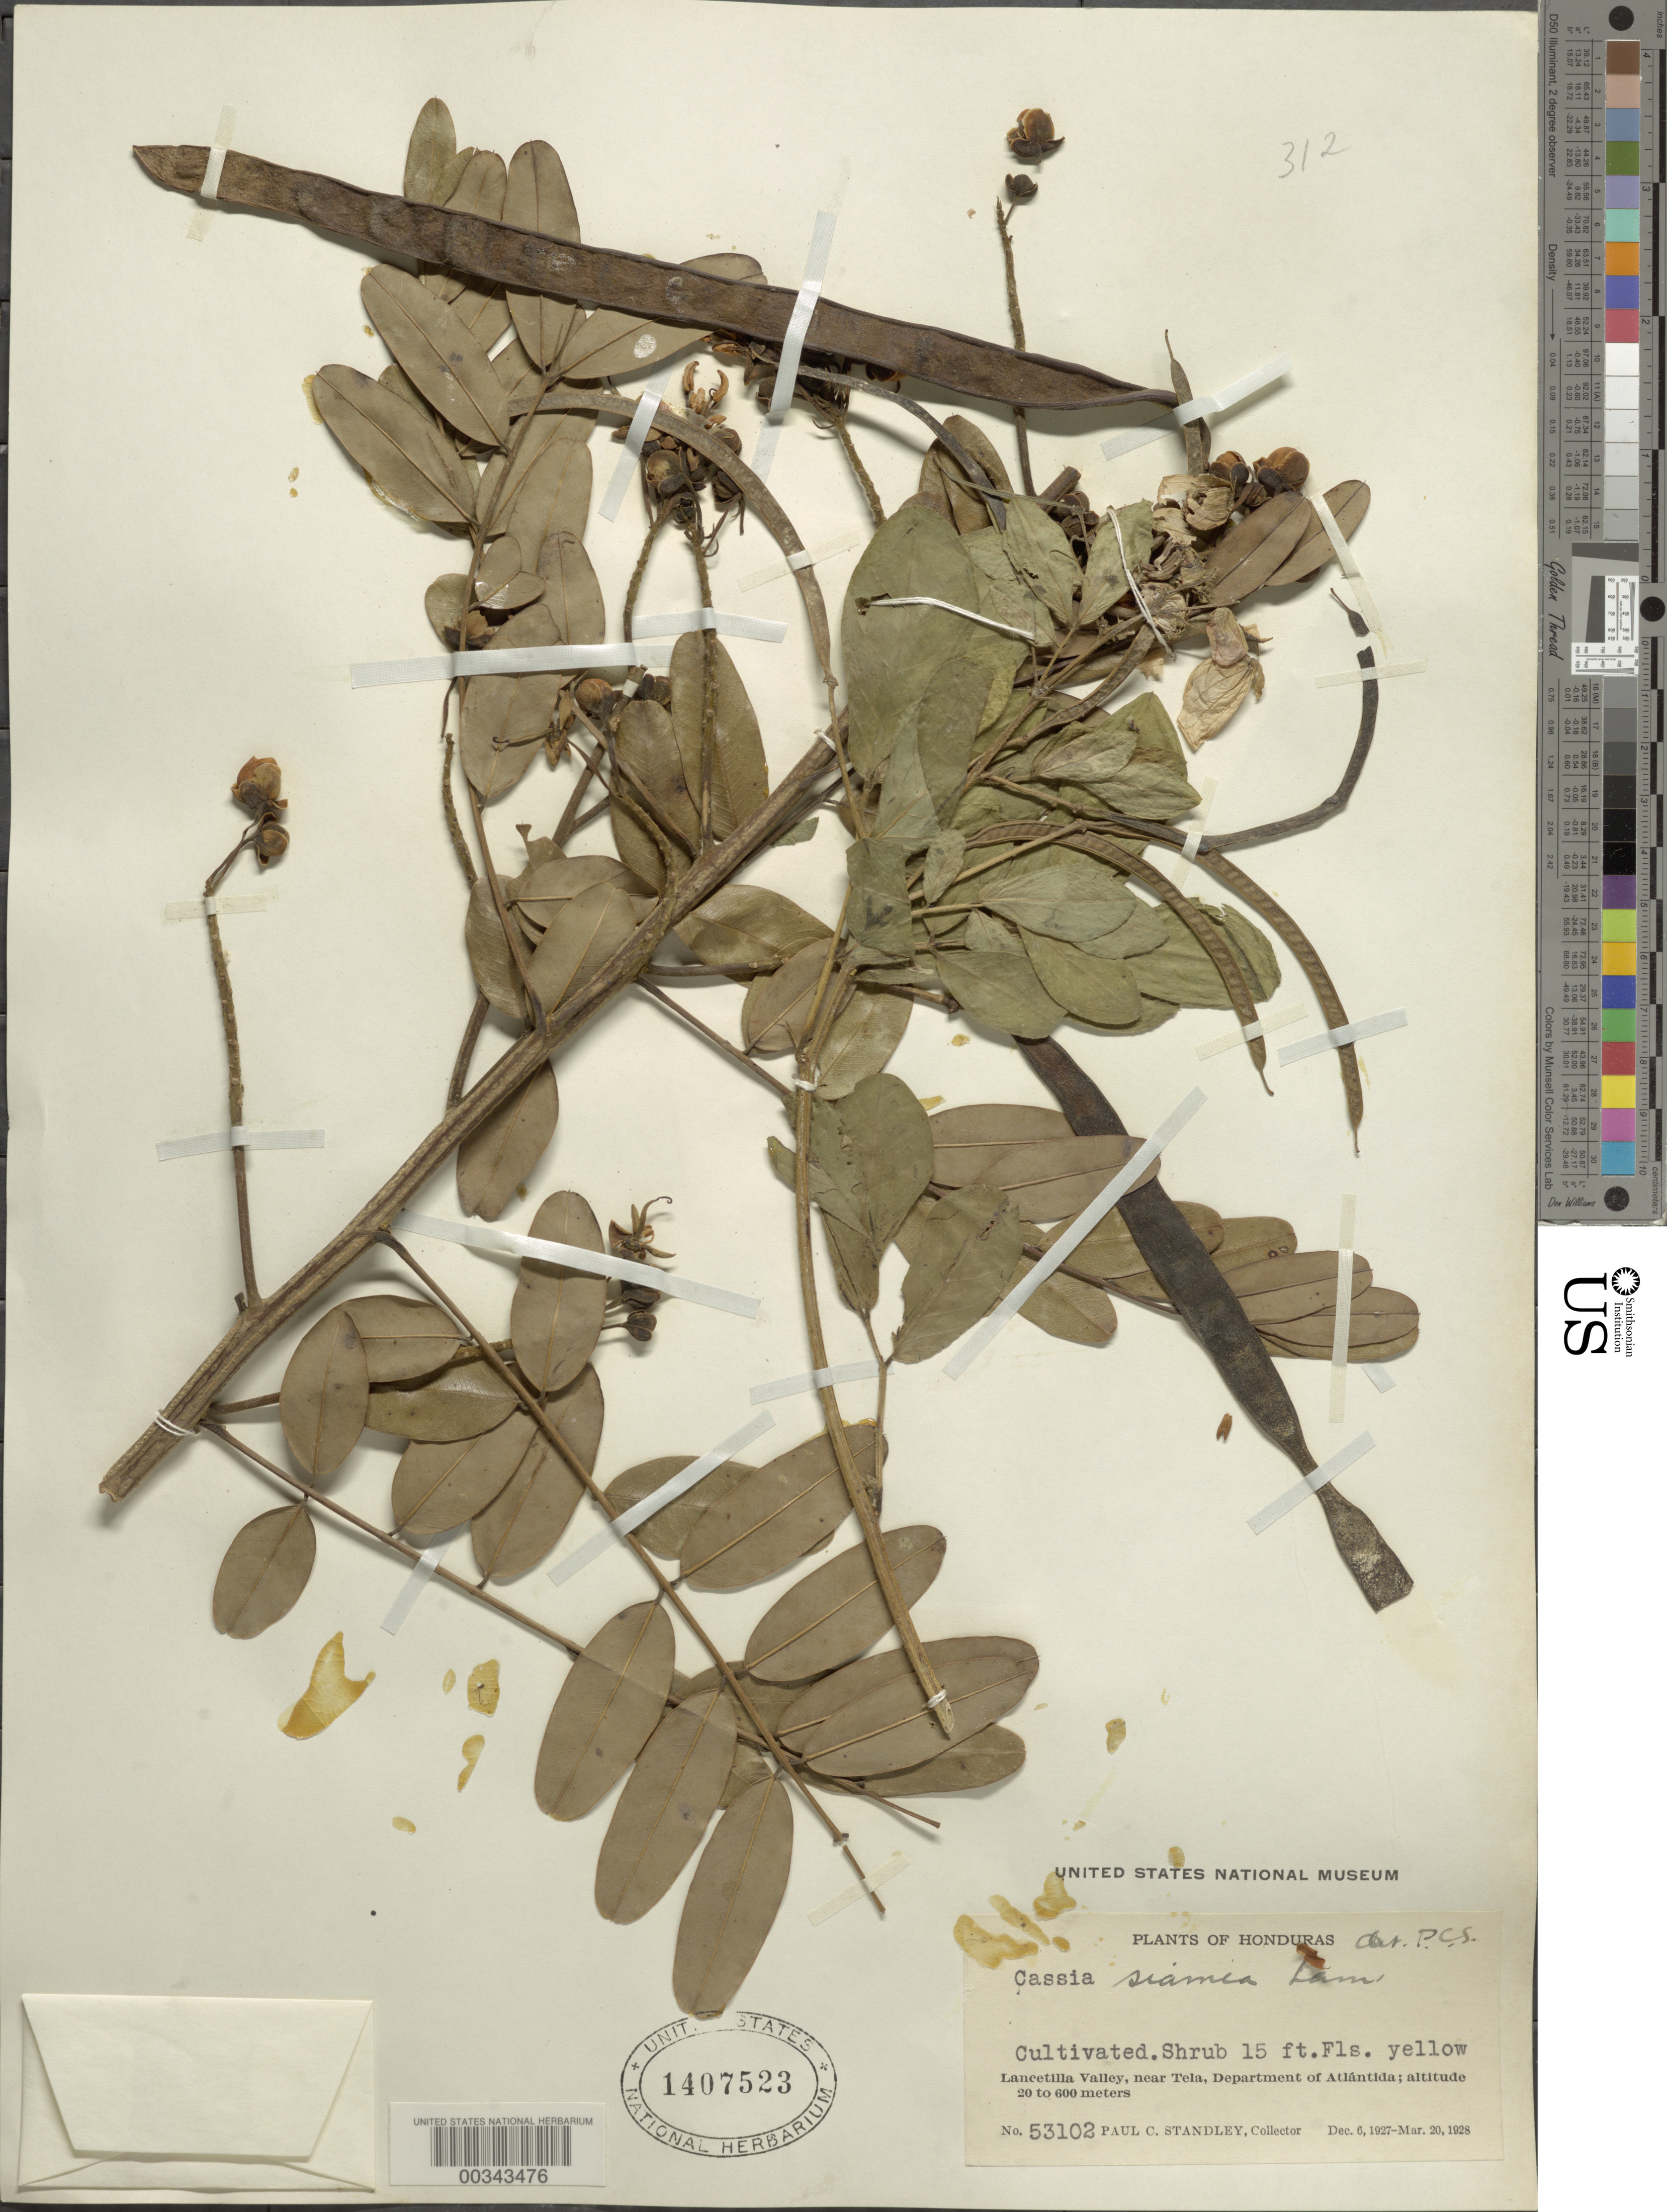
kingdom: Plantae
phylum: Tracheophyta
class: Magnoliopsida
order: Fabales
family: Fabaceae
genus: Senna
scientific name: Senna siamea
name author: (Lam.) H.S. Irwin & Barneby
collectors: P. C. Standley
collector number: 53102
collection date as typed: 06 Dec 1927 to 20 Mar 1928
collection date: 1927-12-06/1928-03-20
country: Honduras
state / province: Atlántida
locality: Lancetilla Valley, near Tela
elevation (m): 20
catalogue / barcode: US 1407523